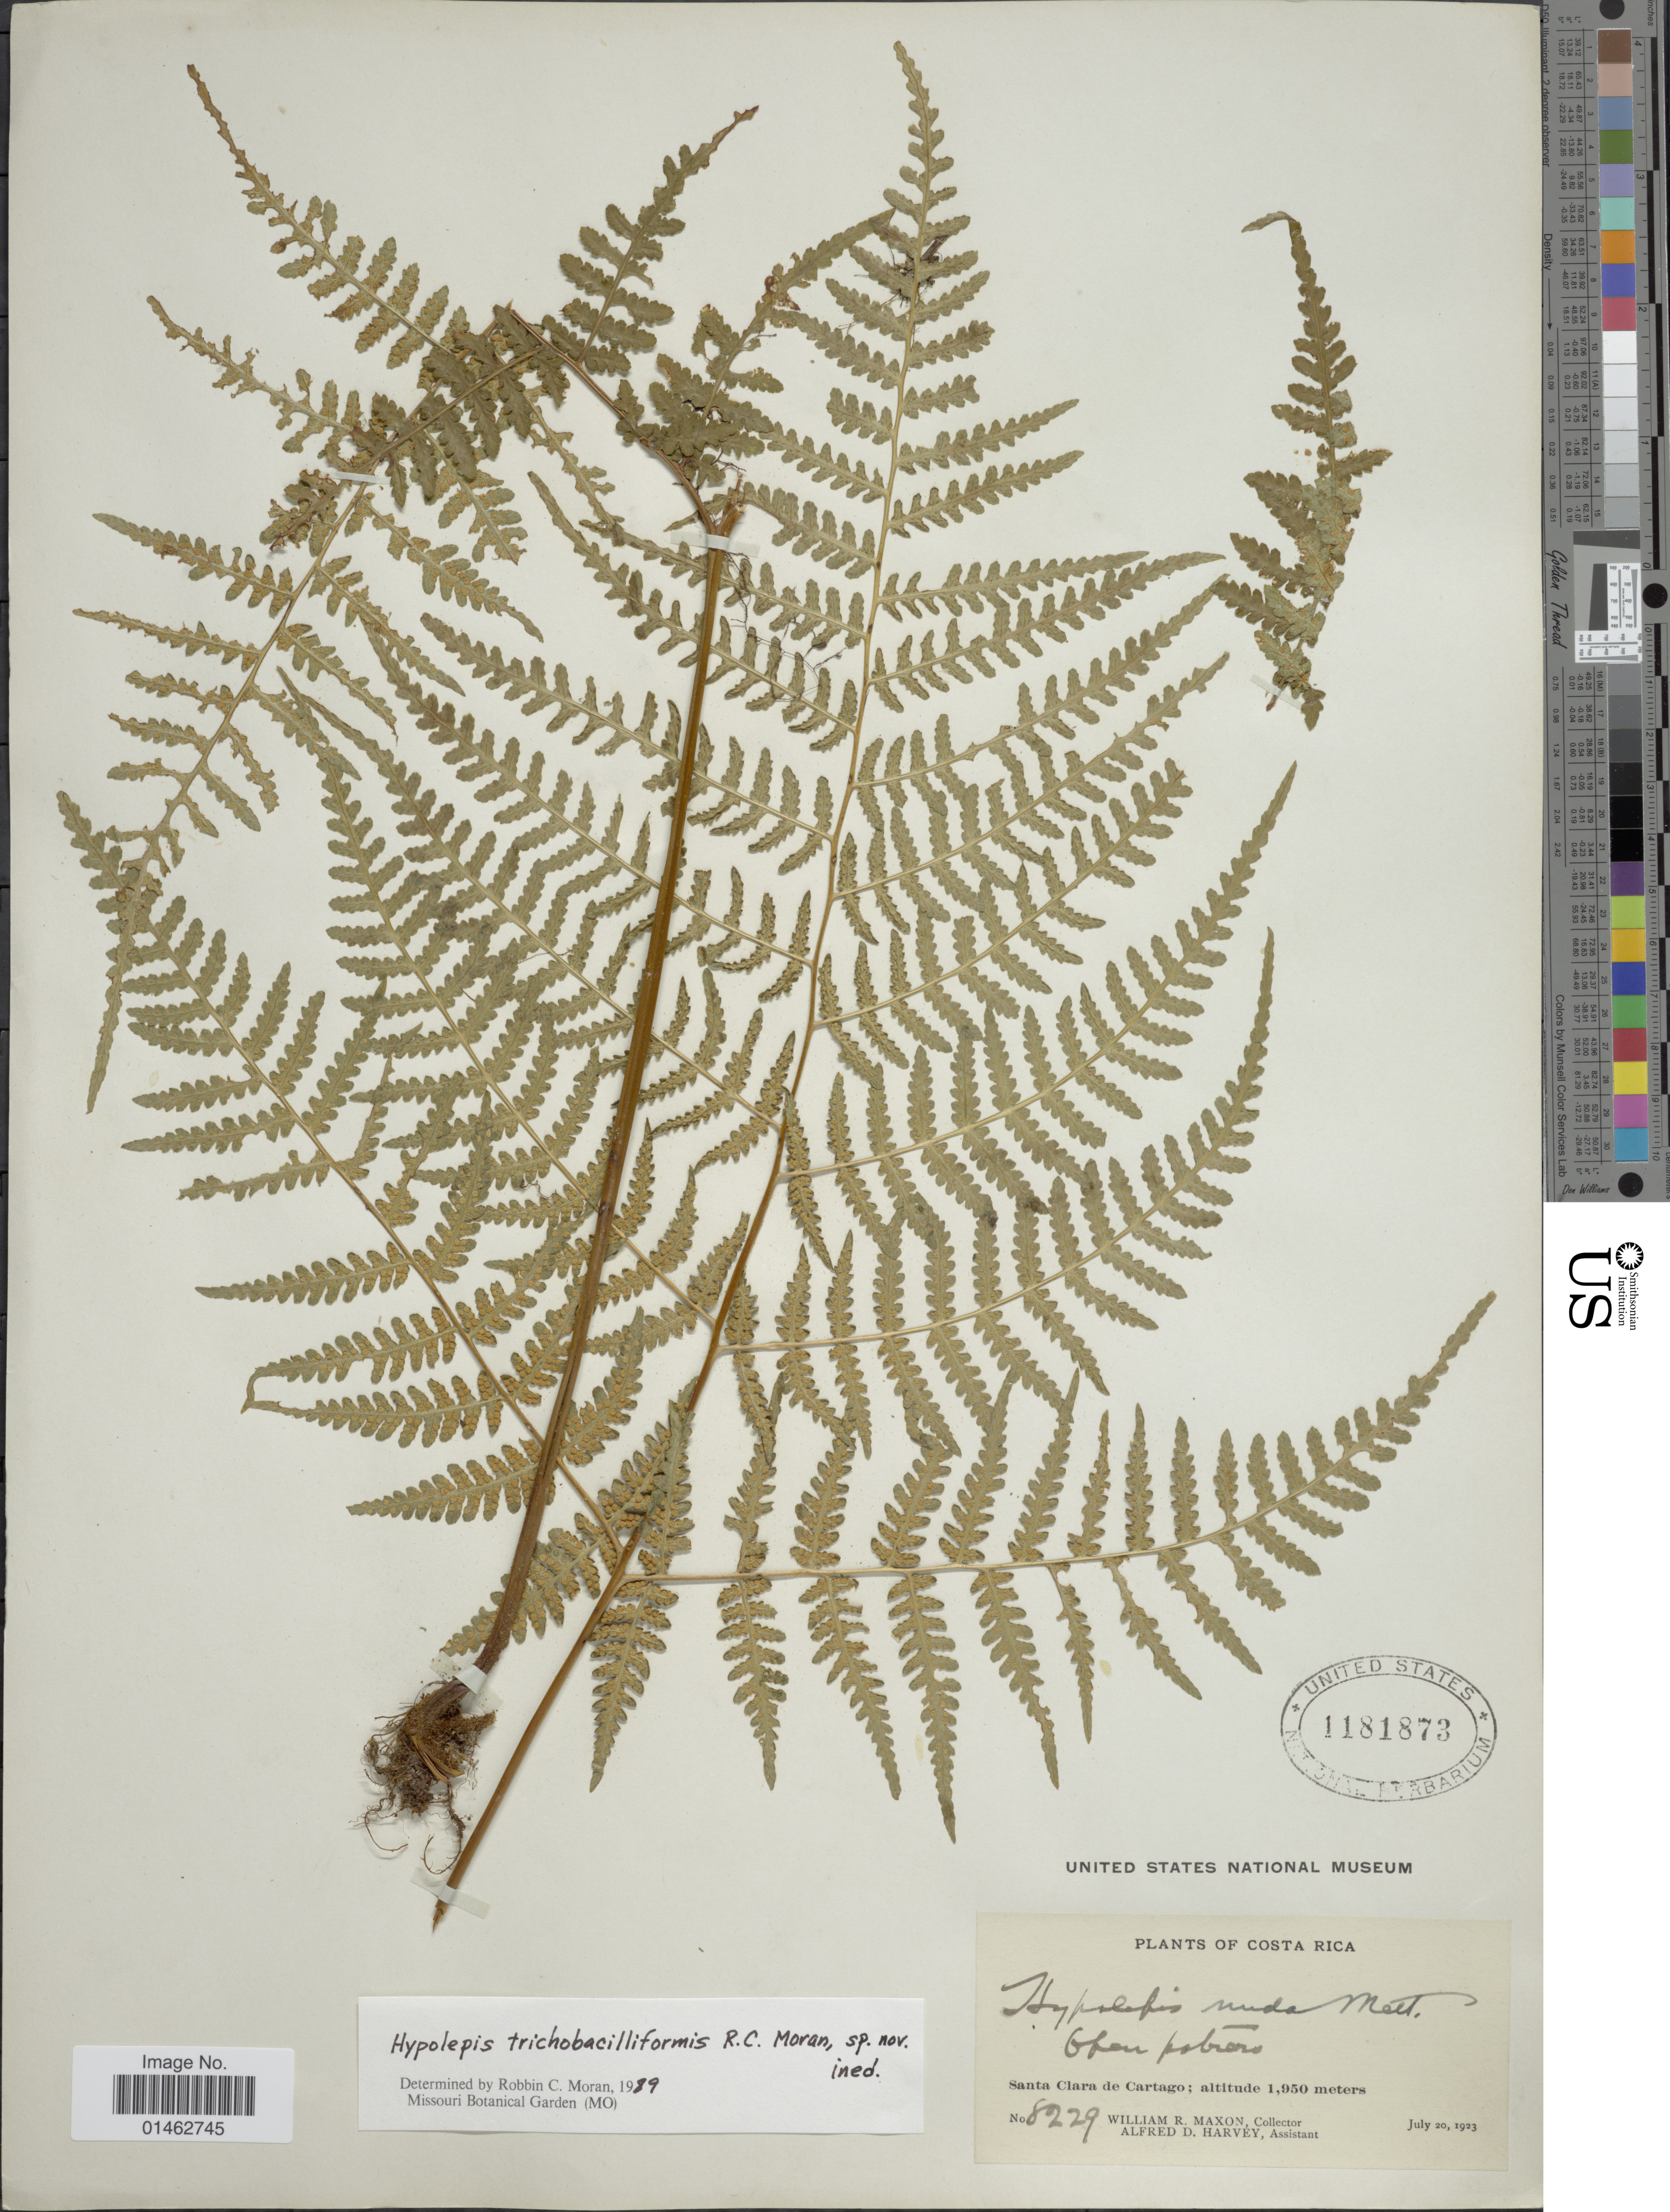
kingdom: Plantae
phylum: Tracheophyta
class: Polypodiopsida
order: Polypodiales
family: Dennstaedtiaceae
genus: Hypolepis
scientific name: Hypolepis trichobacilliformis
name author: R.C. Moran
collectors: W. R. Maxon & A. D. Harvey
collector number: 8229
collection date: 1923-07-20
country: Costa Rica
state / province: Cartago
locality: Santa Clara de Cartago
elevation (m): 1950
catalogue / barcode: US 1181873